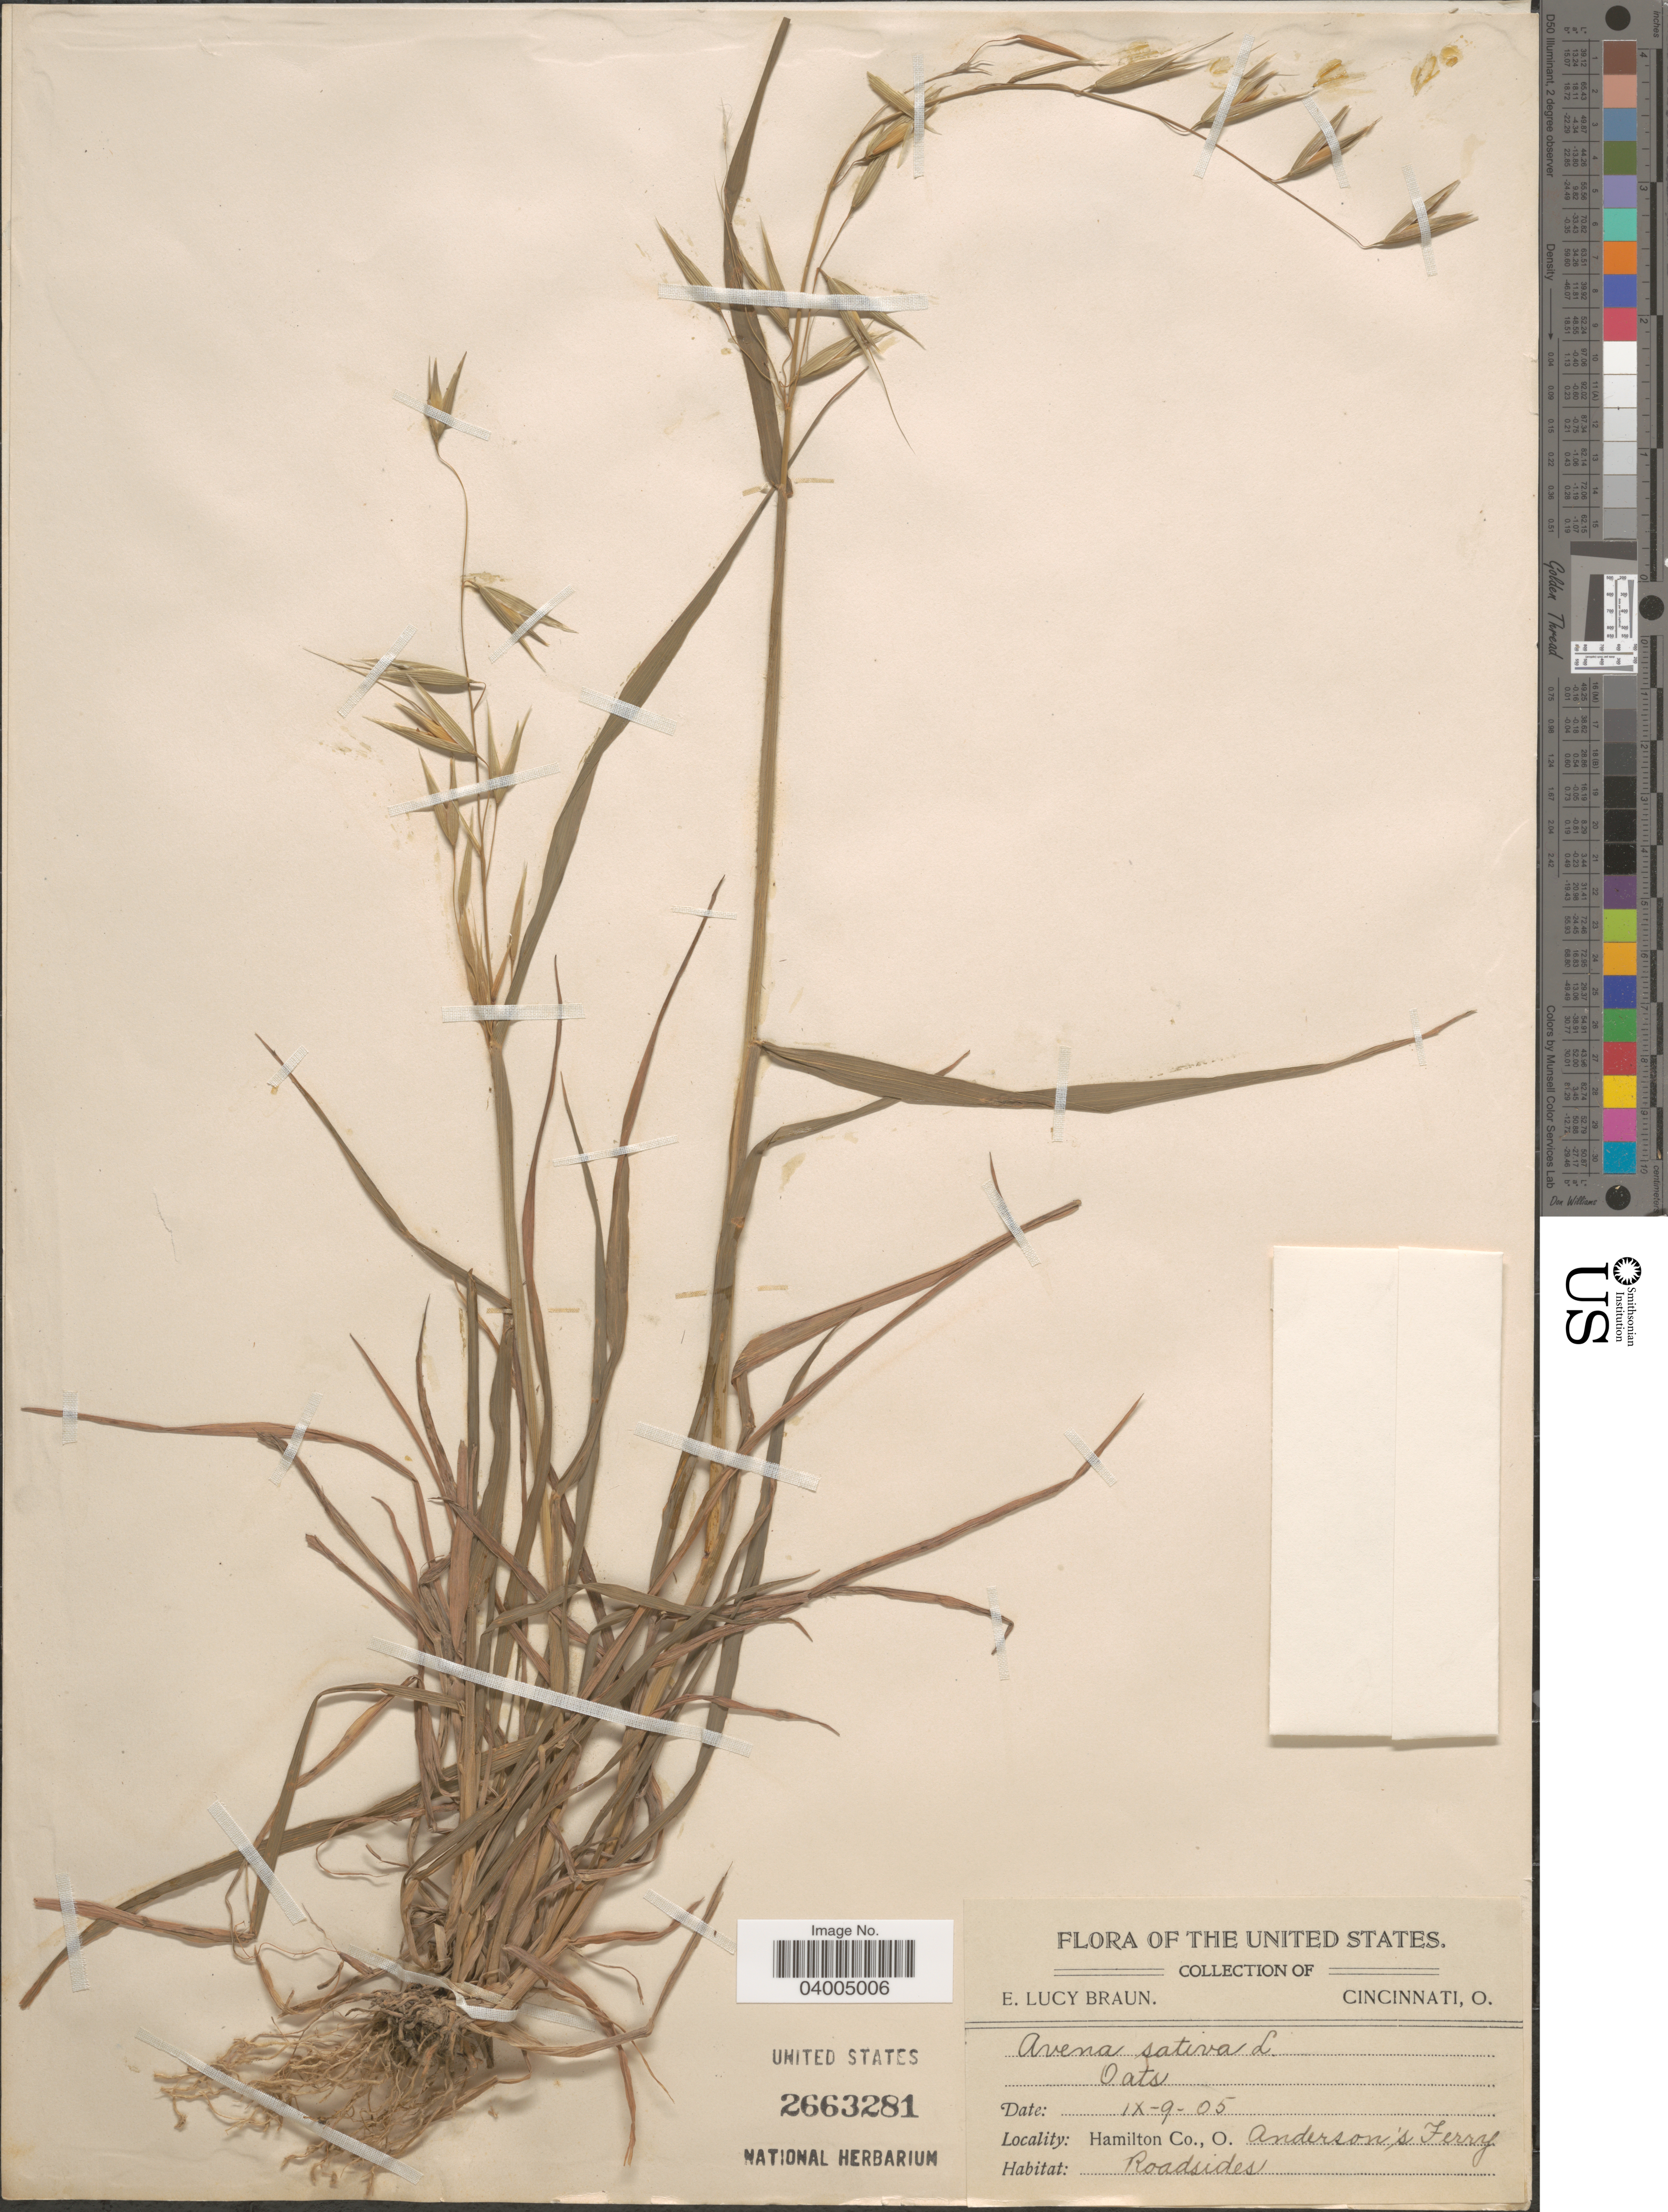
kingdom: Plantae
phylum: Tracheophyta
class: Liliopsida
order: Poales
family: Poaceae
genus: Avena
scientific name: Avena sativa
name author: L.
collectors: E. L. Braun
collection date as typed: Transcribed d/m/y: 9/9/5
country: United States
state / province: Ohio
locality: Hamilton Co. Anderson's Ferry.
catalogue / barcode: US 2663281